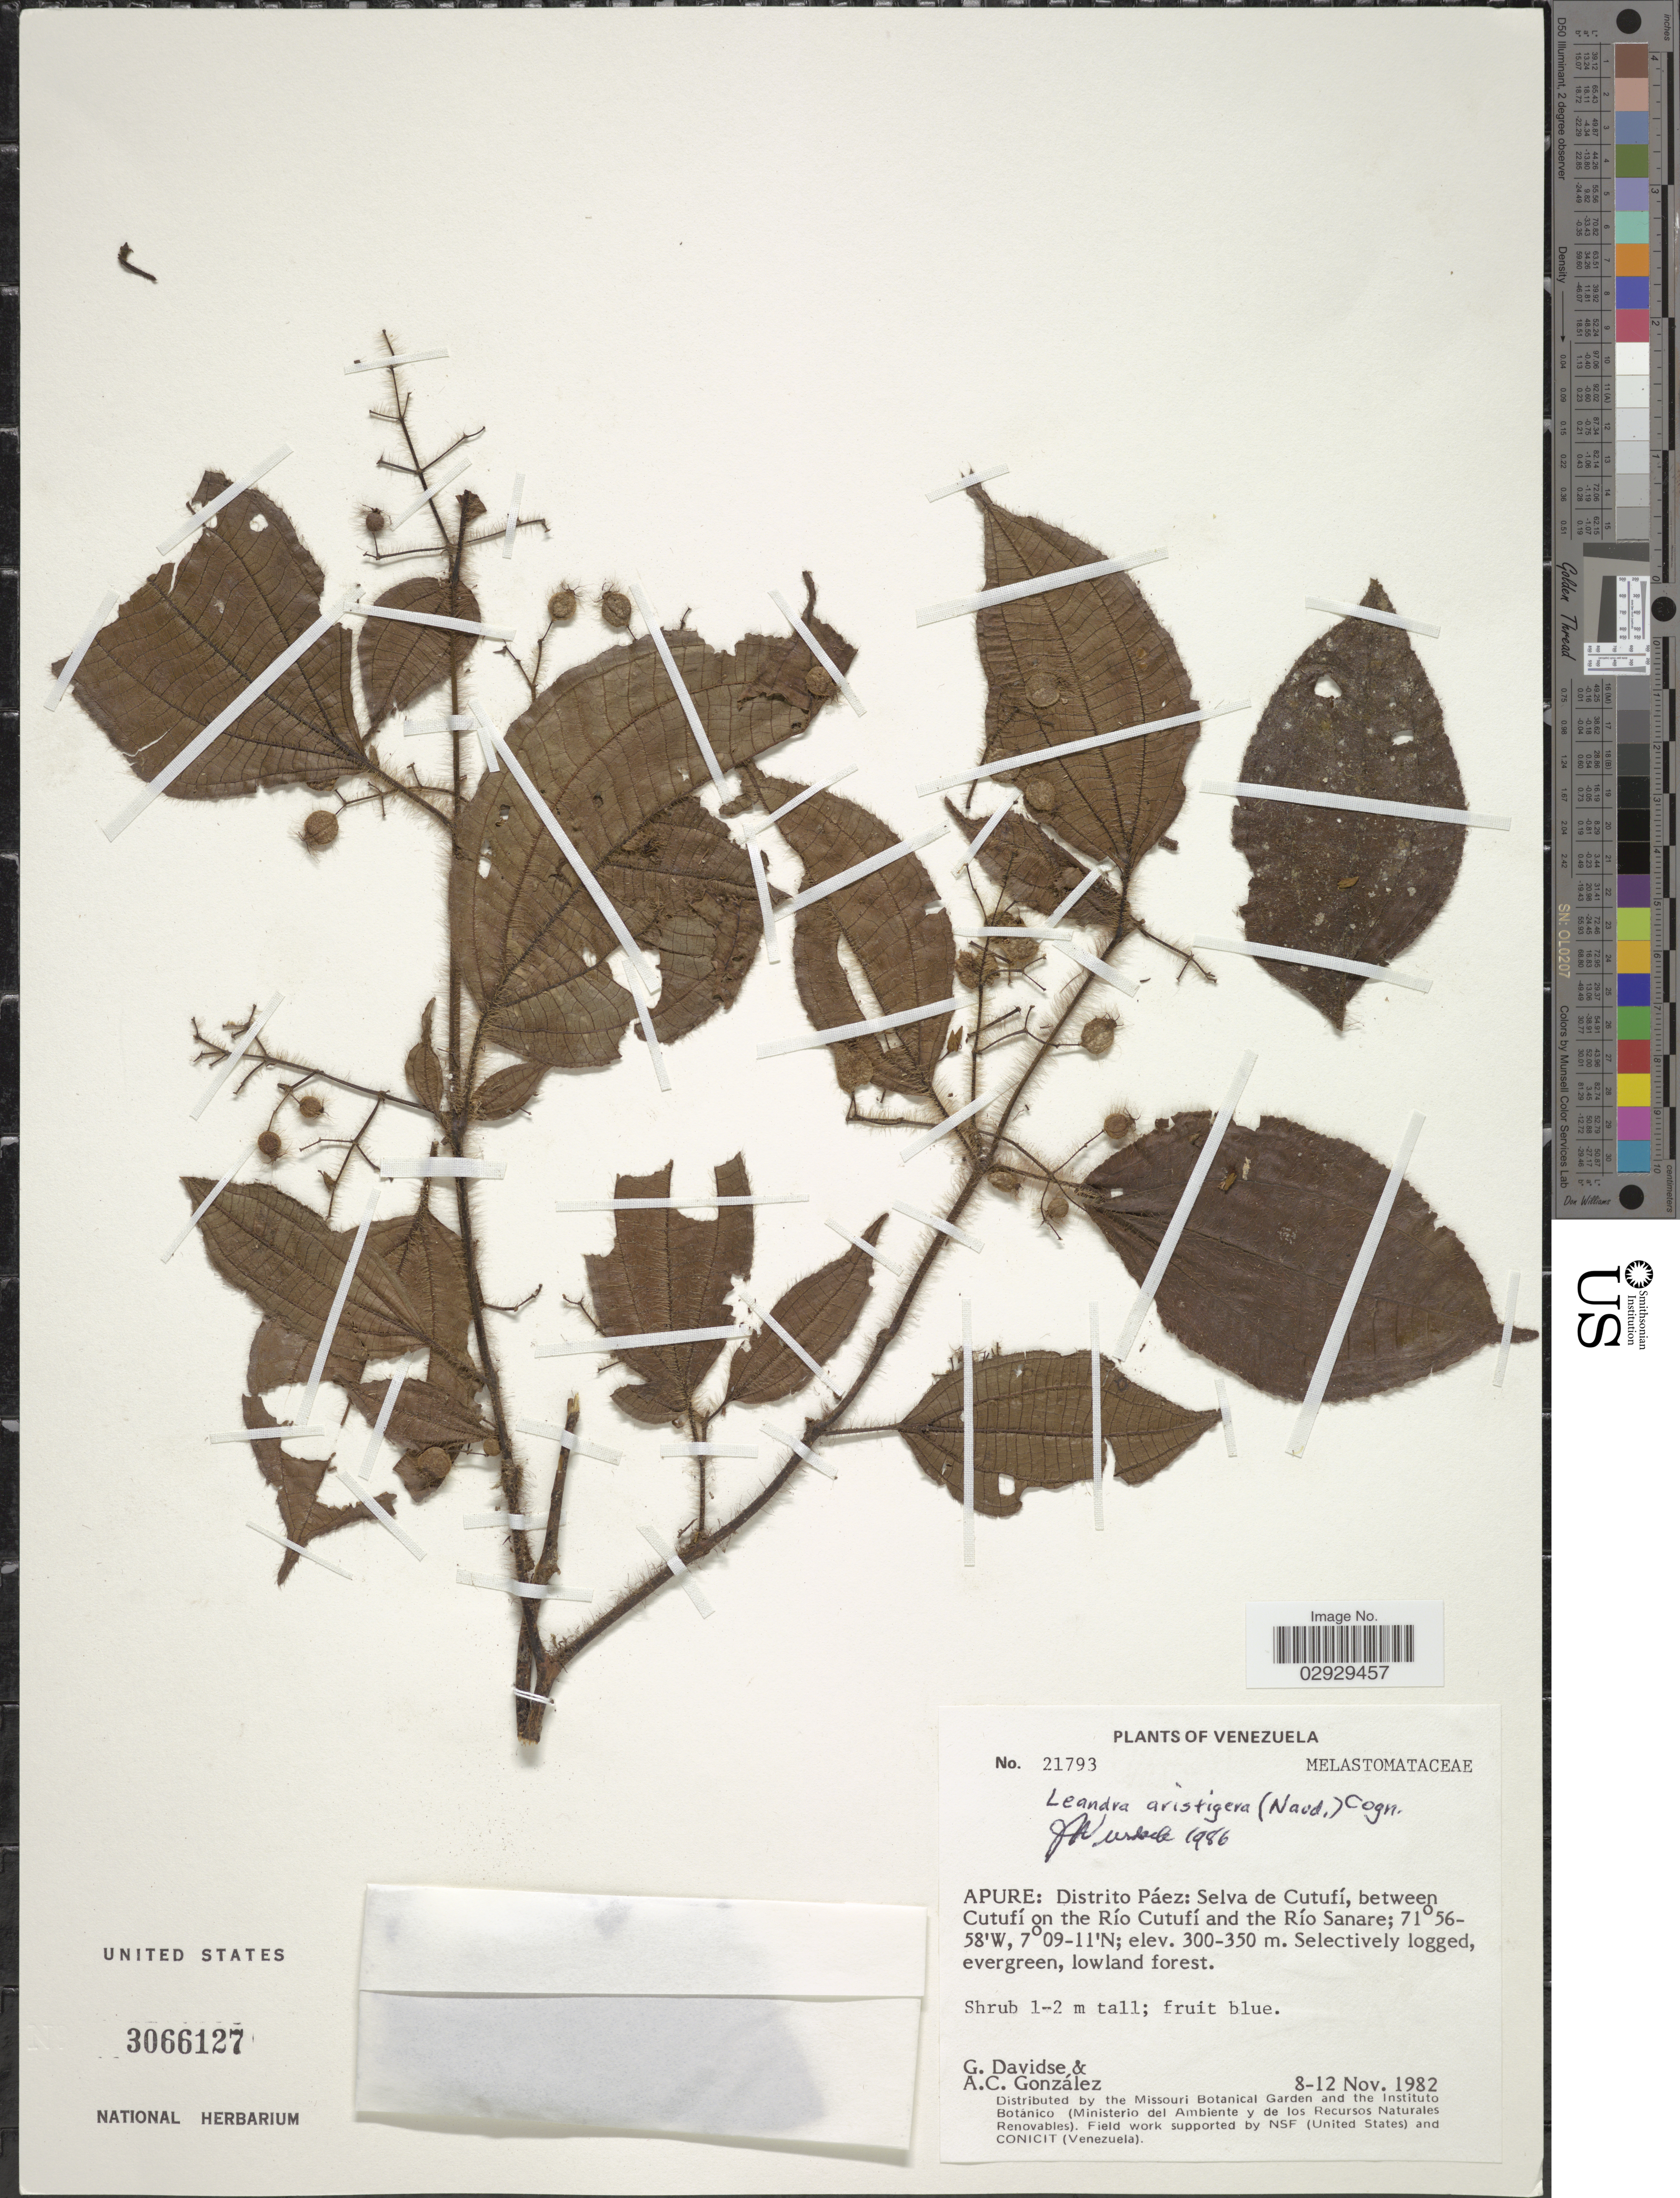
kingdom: Plantae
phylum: Tracheophyta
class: Magnoliopsida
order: Myrtales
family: Melastomataceae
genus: Leandra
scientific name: Leandra aristigera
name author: (Naudin) Cogn.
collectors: G. Davidse & A. C. González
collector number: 21793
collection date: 1982-11-08/1982-11-12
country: Venezuela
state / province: Apure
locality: Distrito Páez: Selva de Cutufí, between Cutufí on the Río Cutufí and the Río Sanare.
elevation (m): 300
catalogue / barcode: US 3066127